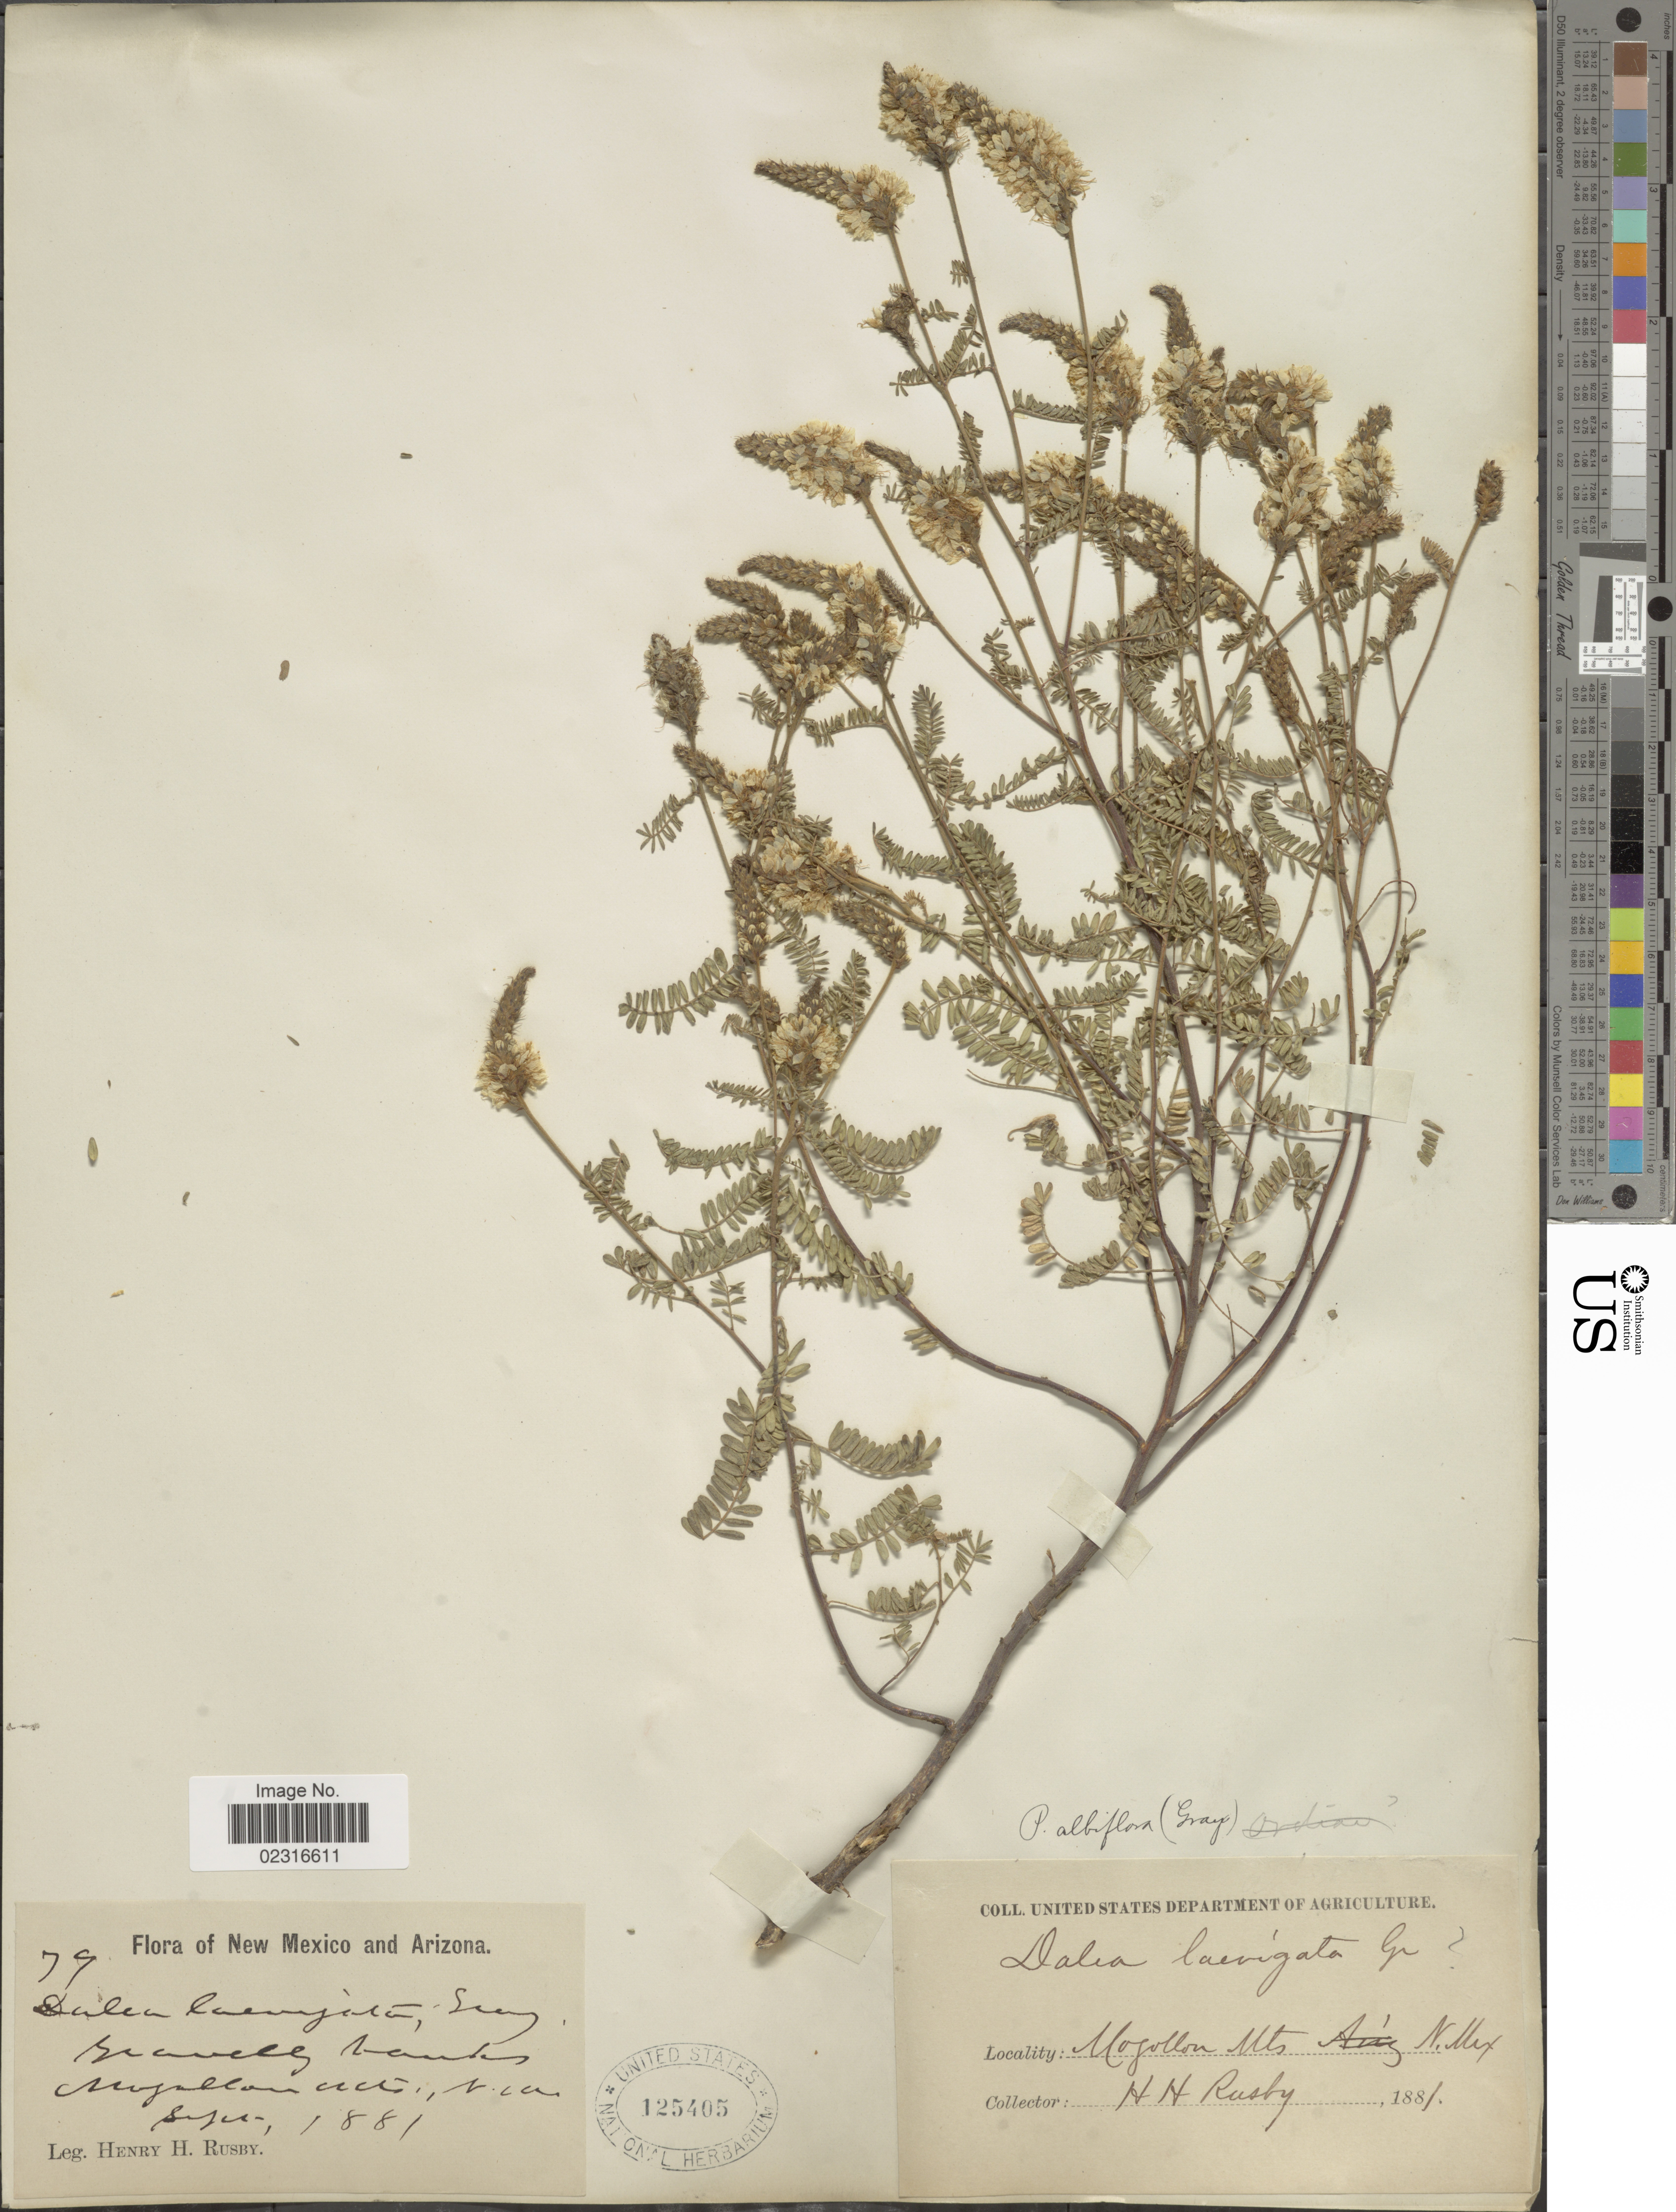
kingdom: Plantae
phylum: Tracheophyta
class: Magnoliopsida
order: Fabales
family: Fabaceae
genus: Dalea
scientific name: Dalea albiflora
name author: A. Gray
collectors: H. H. Rusby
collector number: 79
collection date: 1881-09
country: United States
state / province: New Mexico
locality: Mogollon Mts.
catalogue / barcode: US 125405